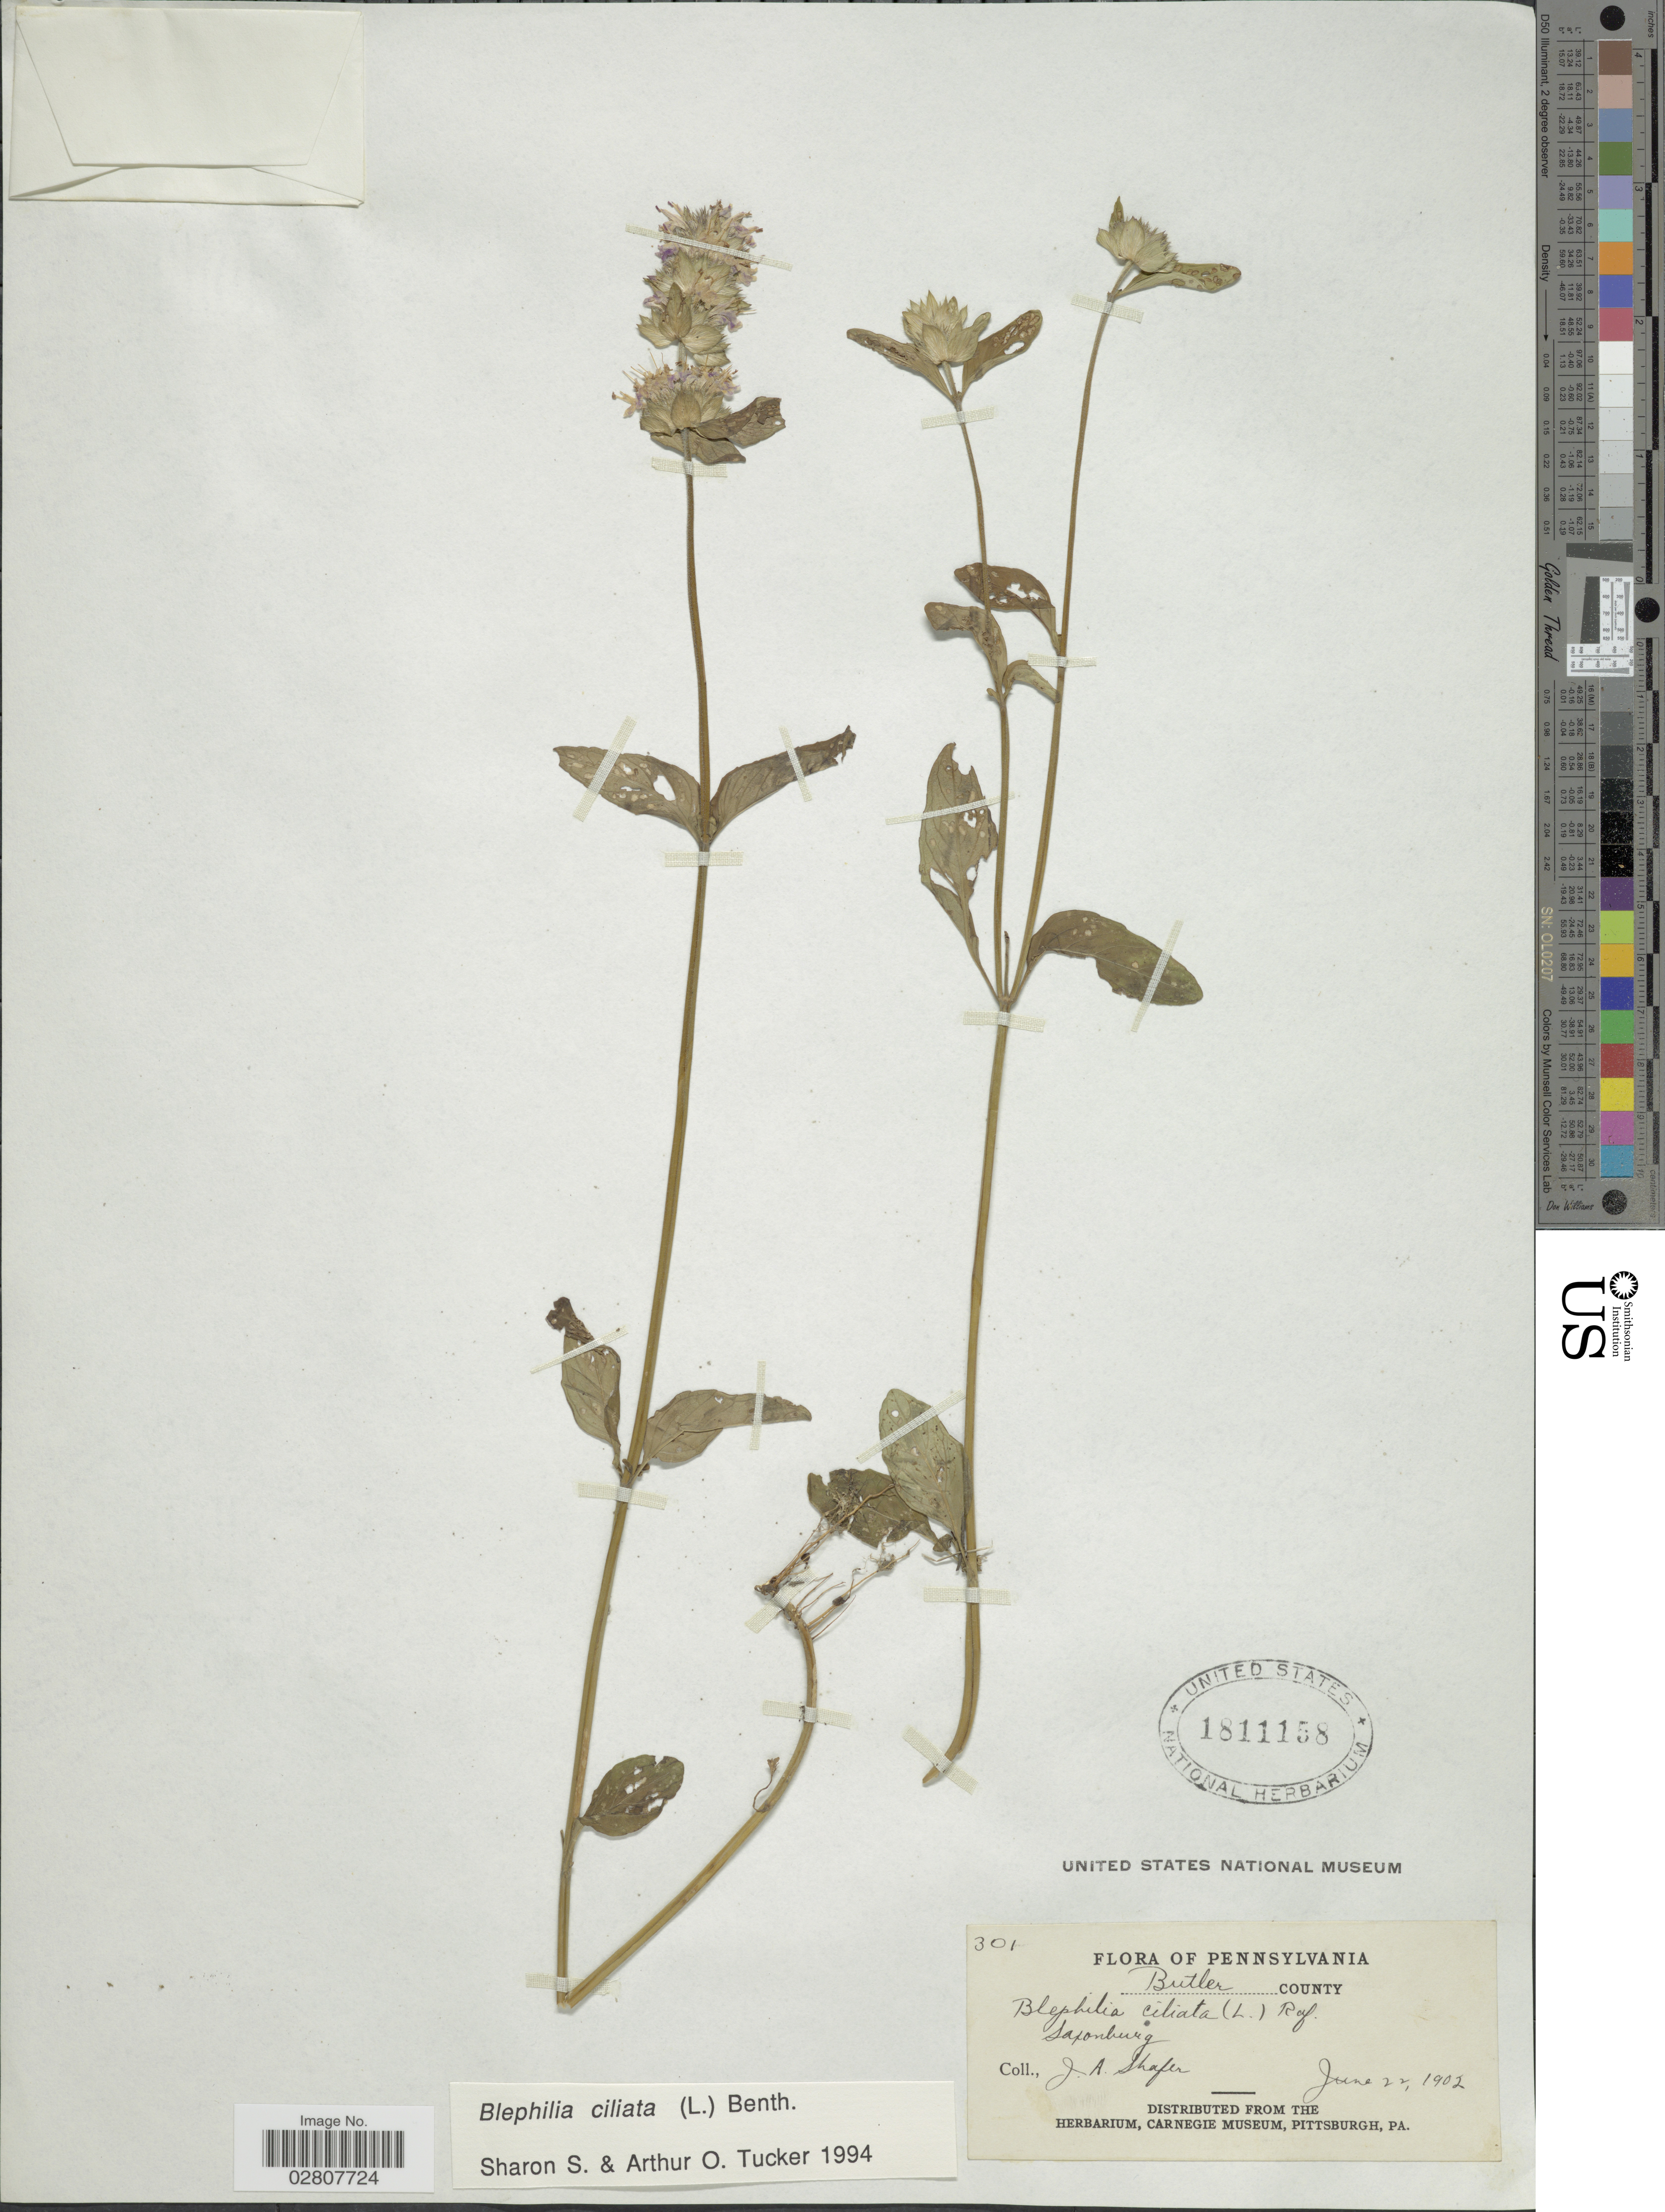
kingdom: Plantae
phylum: Tracheophyta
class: Magnoliopsida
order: Lamiales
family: Lamiaceae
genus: Blephilia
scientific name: Blephilia ciliata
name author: (L.) Raf. ex Benth.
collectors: J. A. Shafer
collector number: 301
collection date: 1902-06-22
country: United States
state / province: Pennsylvania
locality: Butler County. Saxonburg.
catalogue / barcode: US 1811158